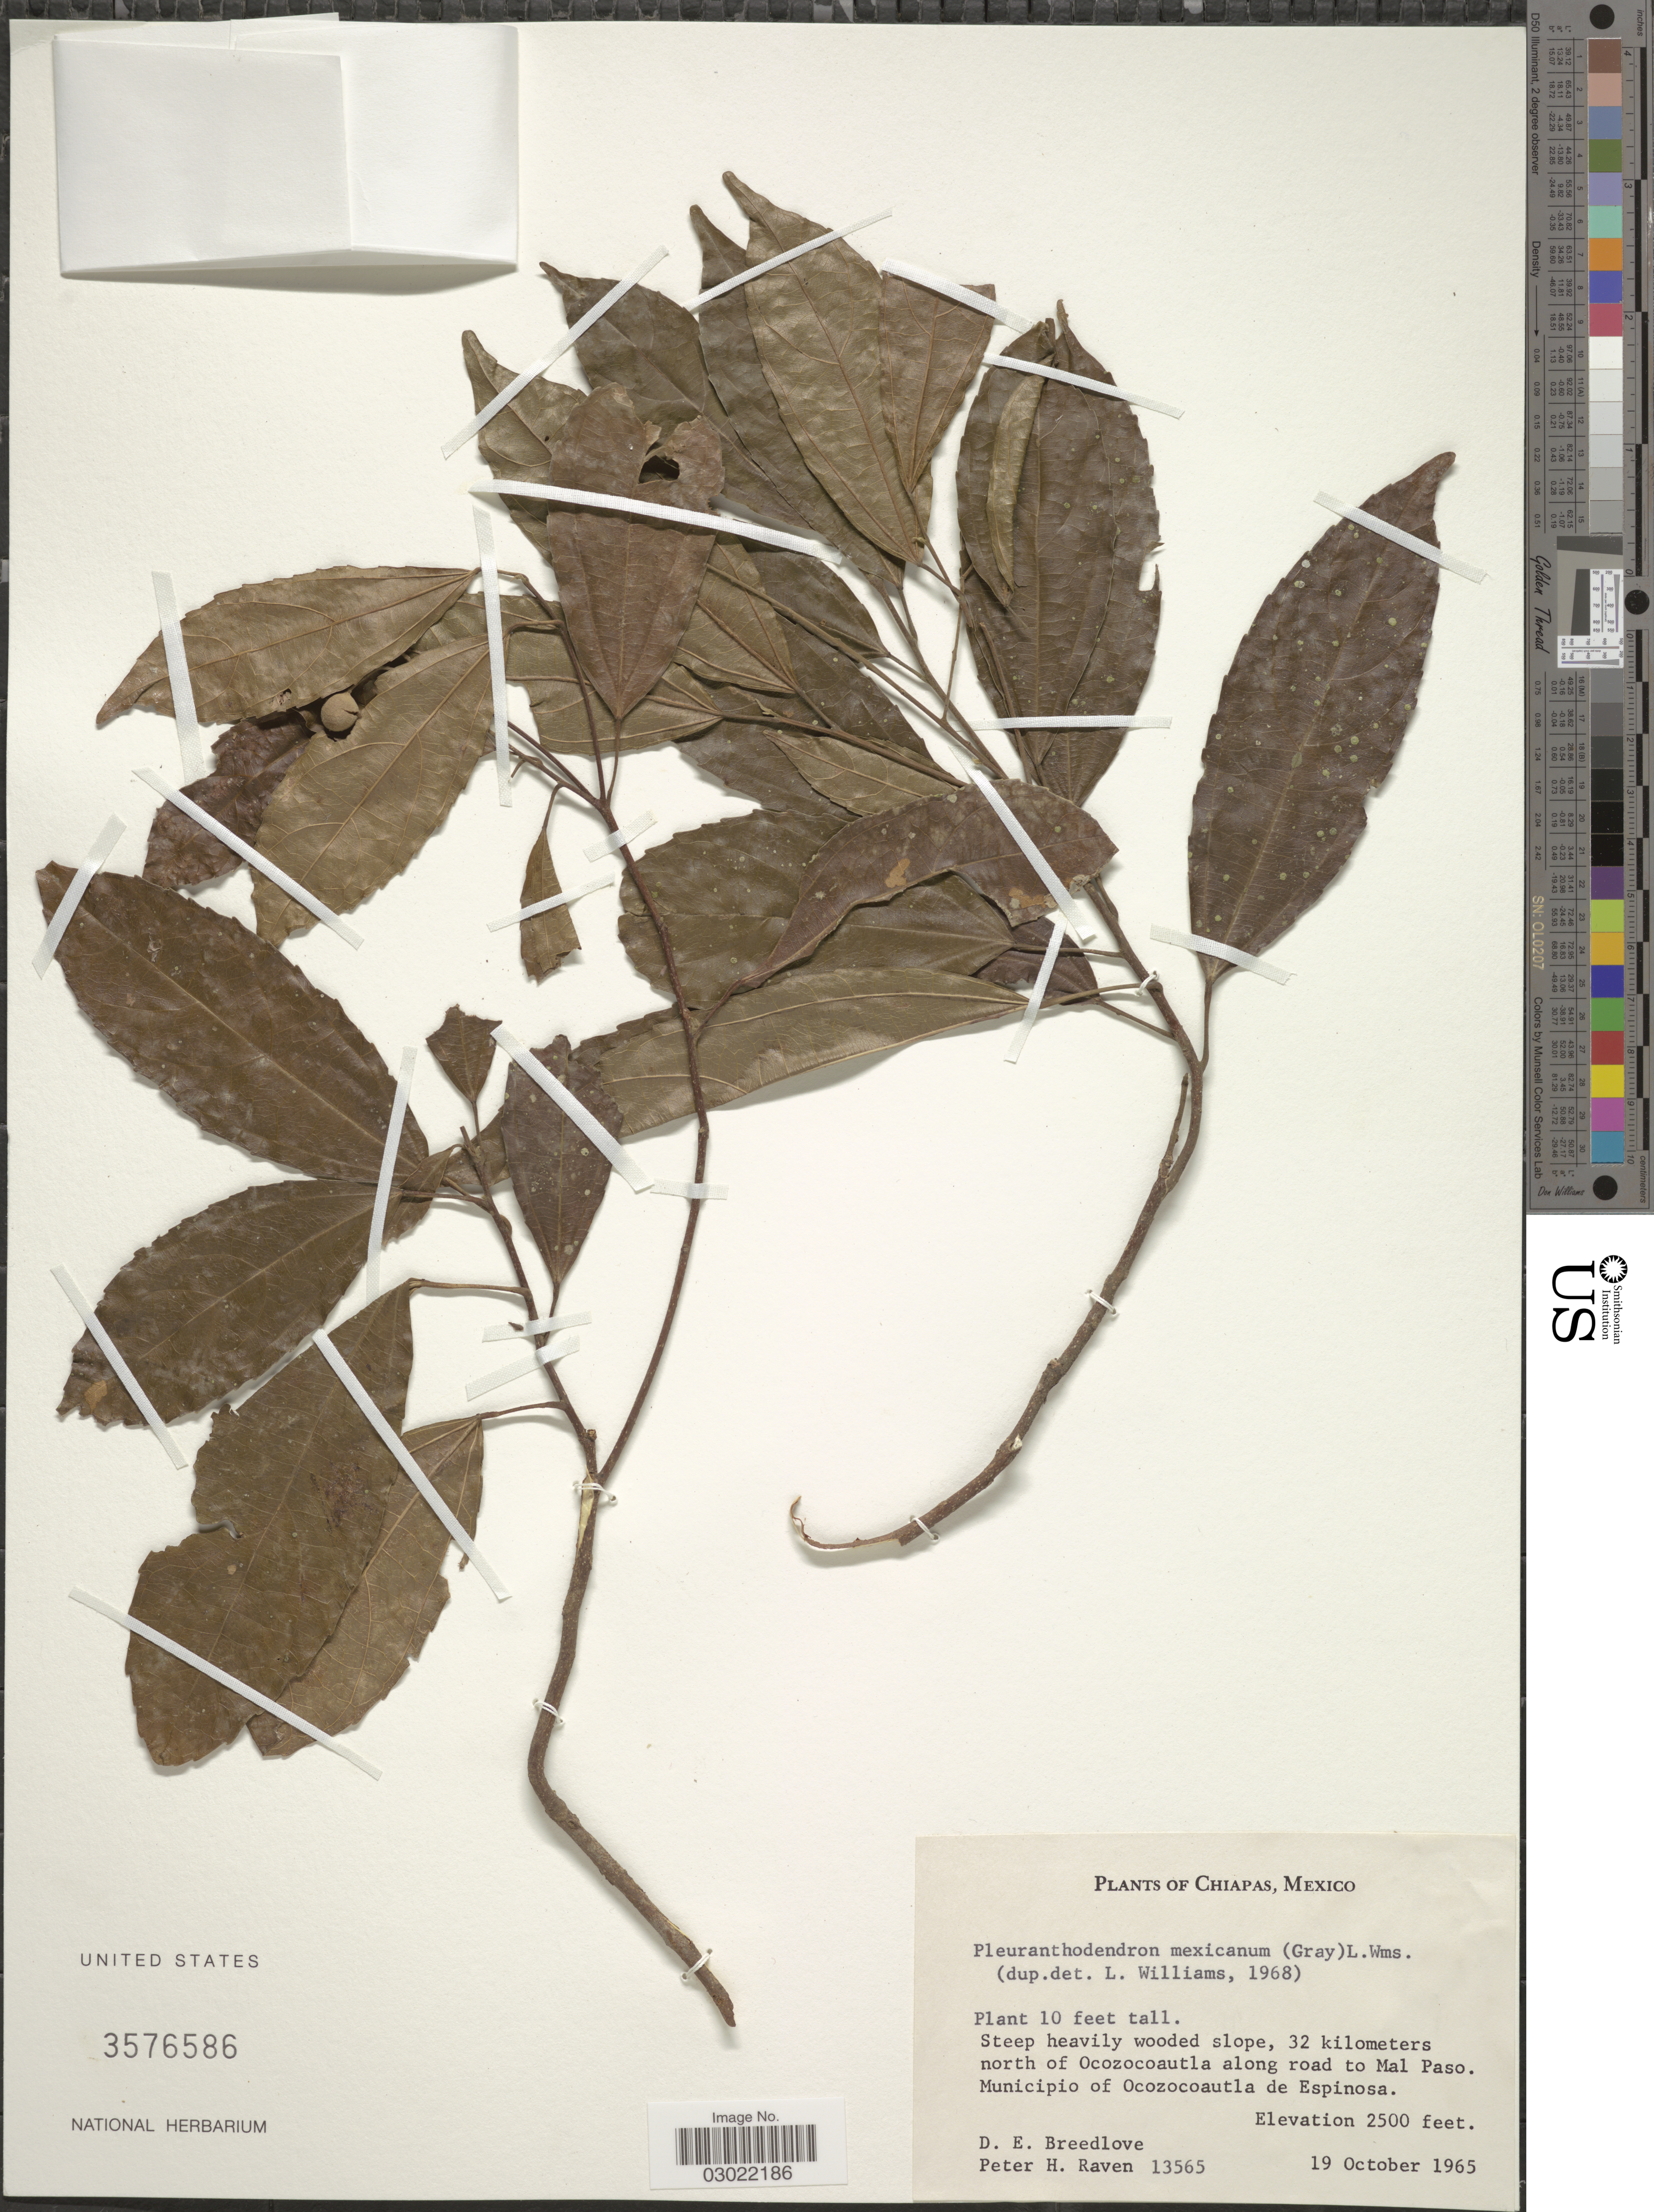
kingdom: Plantae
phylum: Tracheophyta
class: Magnoliopsida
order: Malpighiales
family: Salicaceae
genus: Pleuranthodendron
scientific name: Pleuranthodendron lindenii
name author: (Turcz.) Sleumer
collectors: D. E. Breedlove & P. Raven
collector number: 13565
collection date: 1965-10-19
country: Mexico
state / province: Chiapas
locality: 32 kilometers north of Ocozocoautla along road to Mal Paso. Municipio of Ocozocoautla de Espinosa.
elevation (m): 762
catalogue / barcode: US 3576586